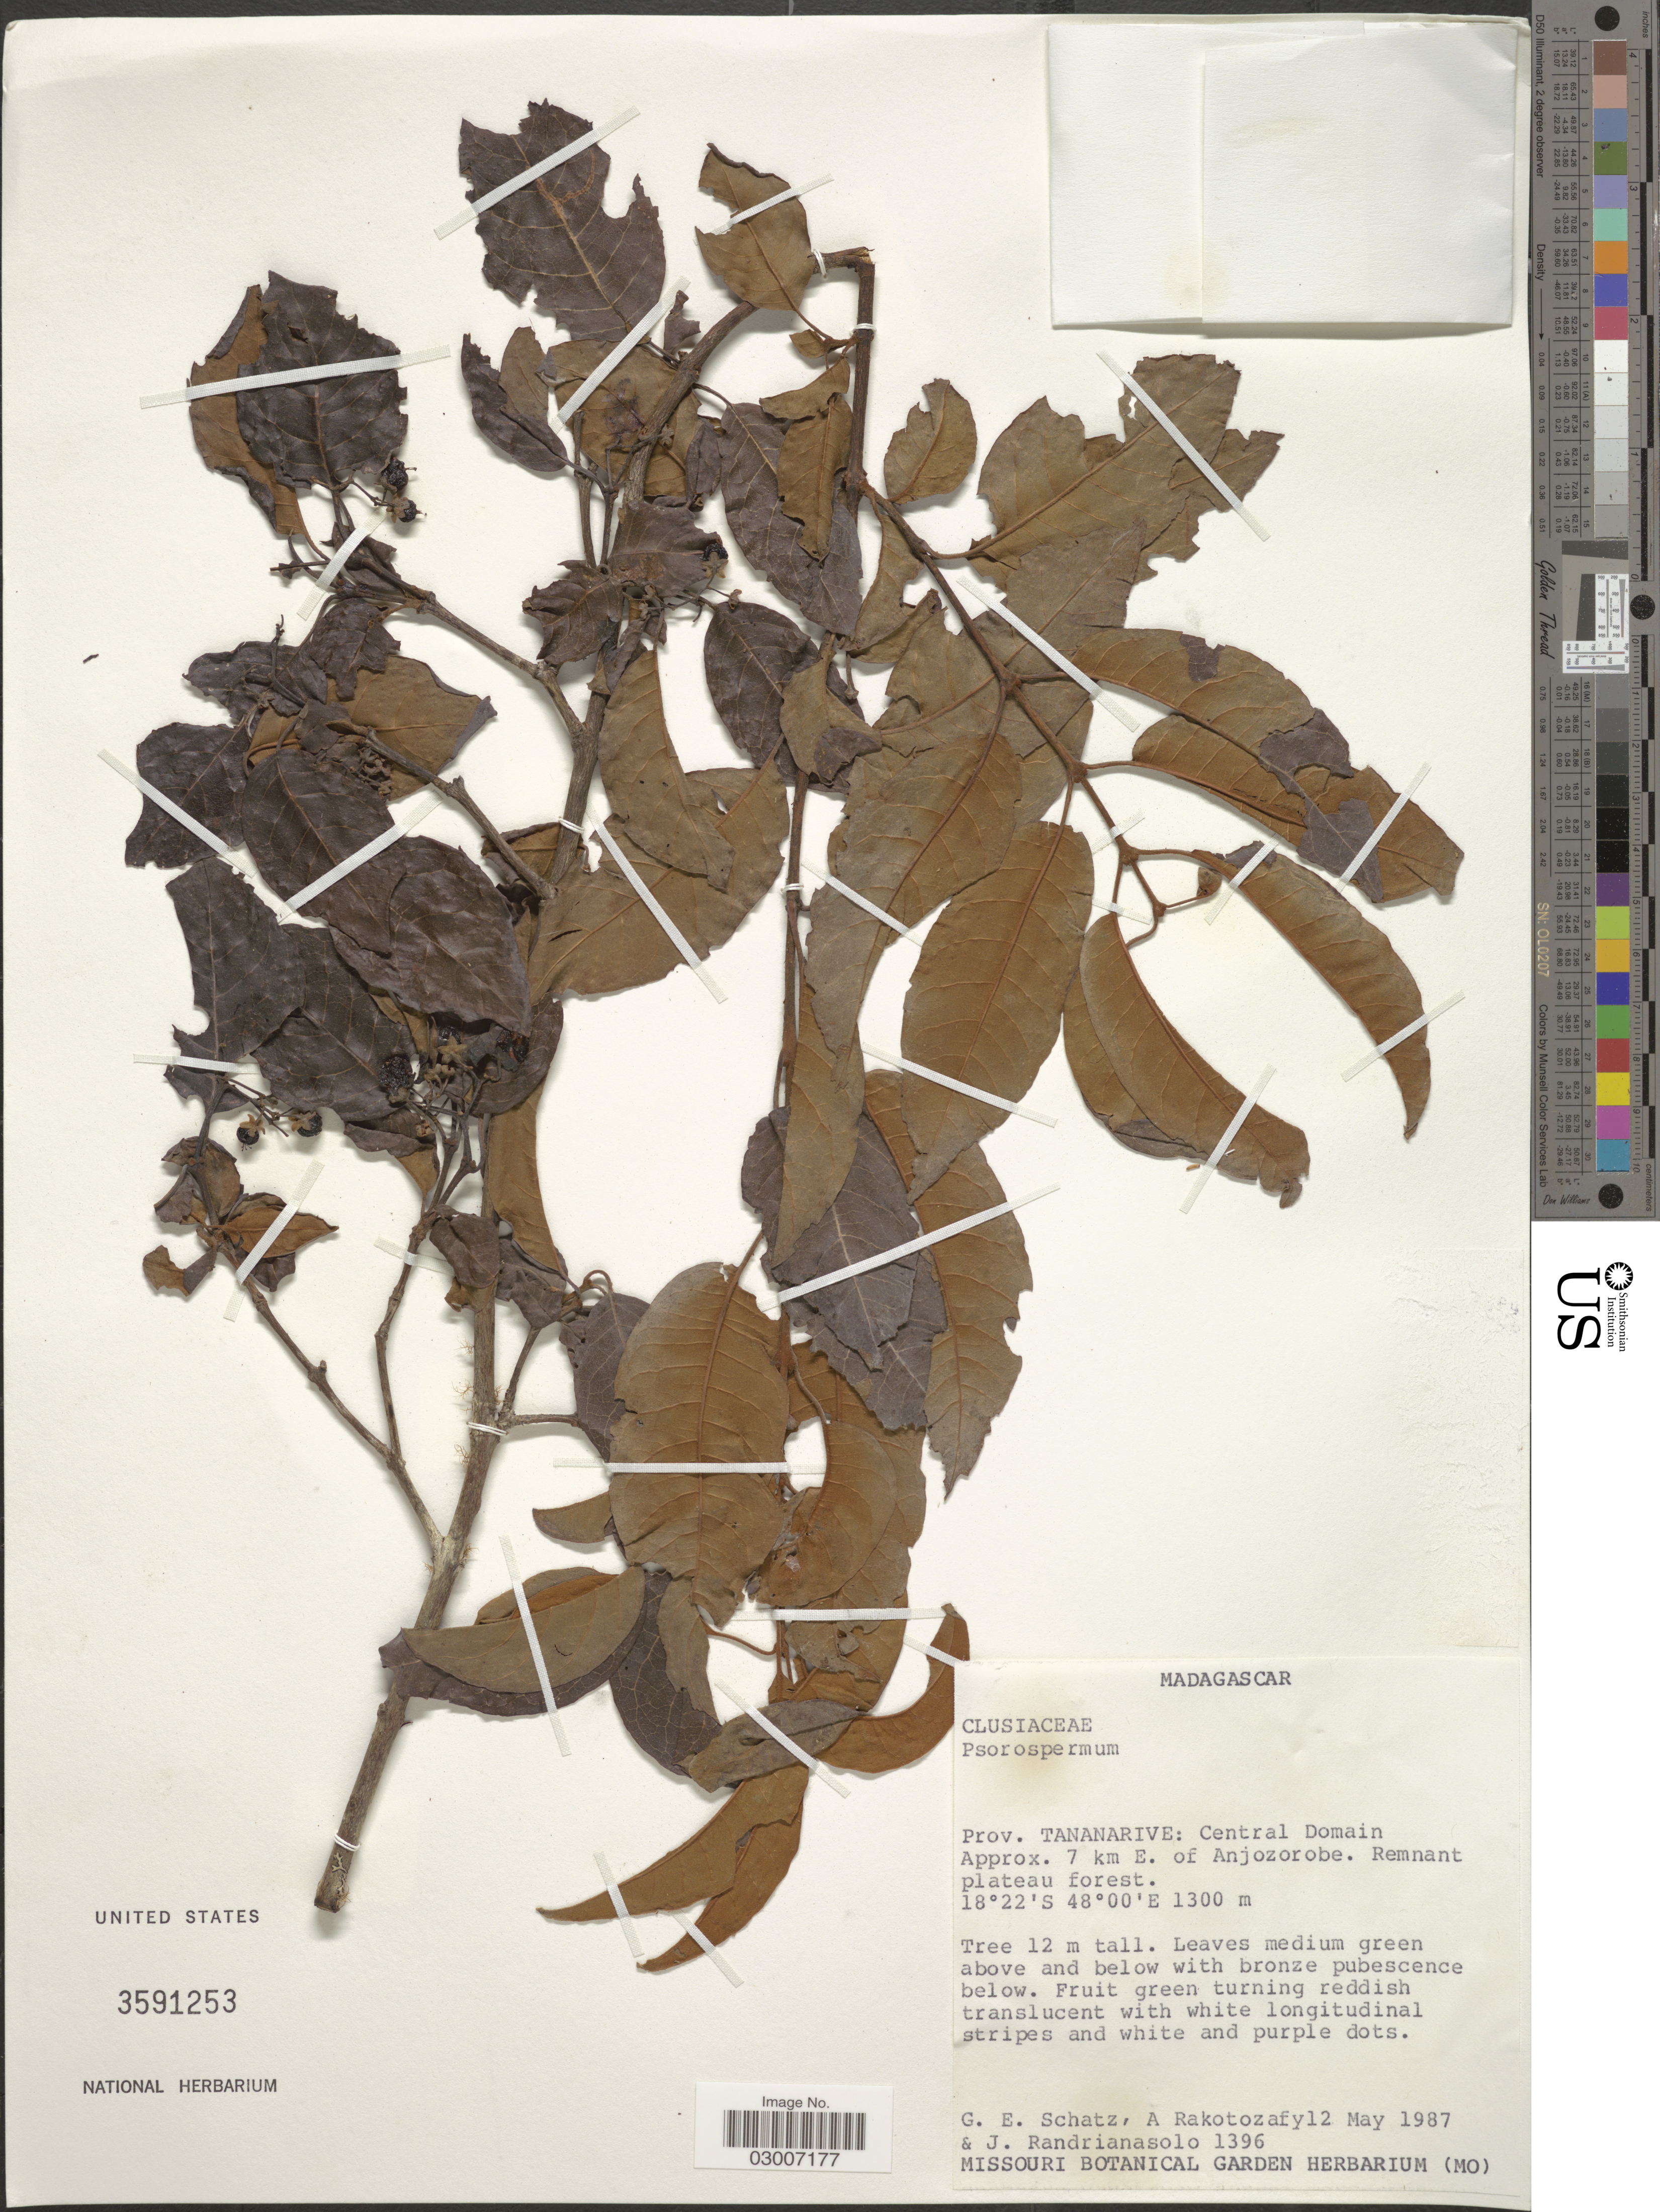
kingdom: Plantae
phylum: Tracheophyta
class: Magnoliopsida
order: Malpighiales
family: Hypericaceae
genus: Psorospermum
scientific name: Psorospermum sp.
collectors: G. C. Schatz, A. Rakotozafy & J. Randrianasolo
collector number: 1396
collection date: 1987-05-12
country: Madagascar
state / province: Analamanga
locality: Prov. Tananarive: Central Domain. Approx. 7 km E. of Anjozorobe.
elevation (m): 1300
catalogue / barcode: US 3591253